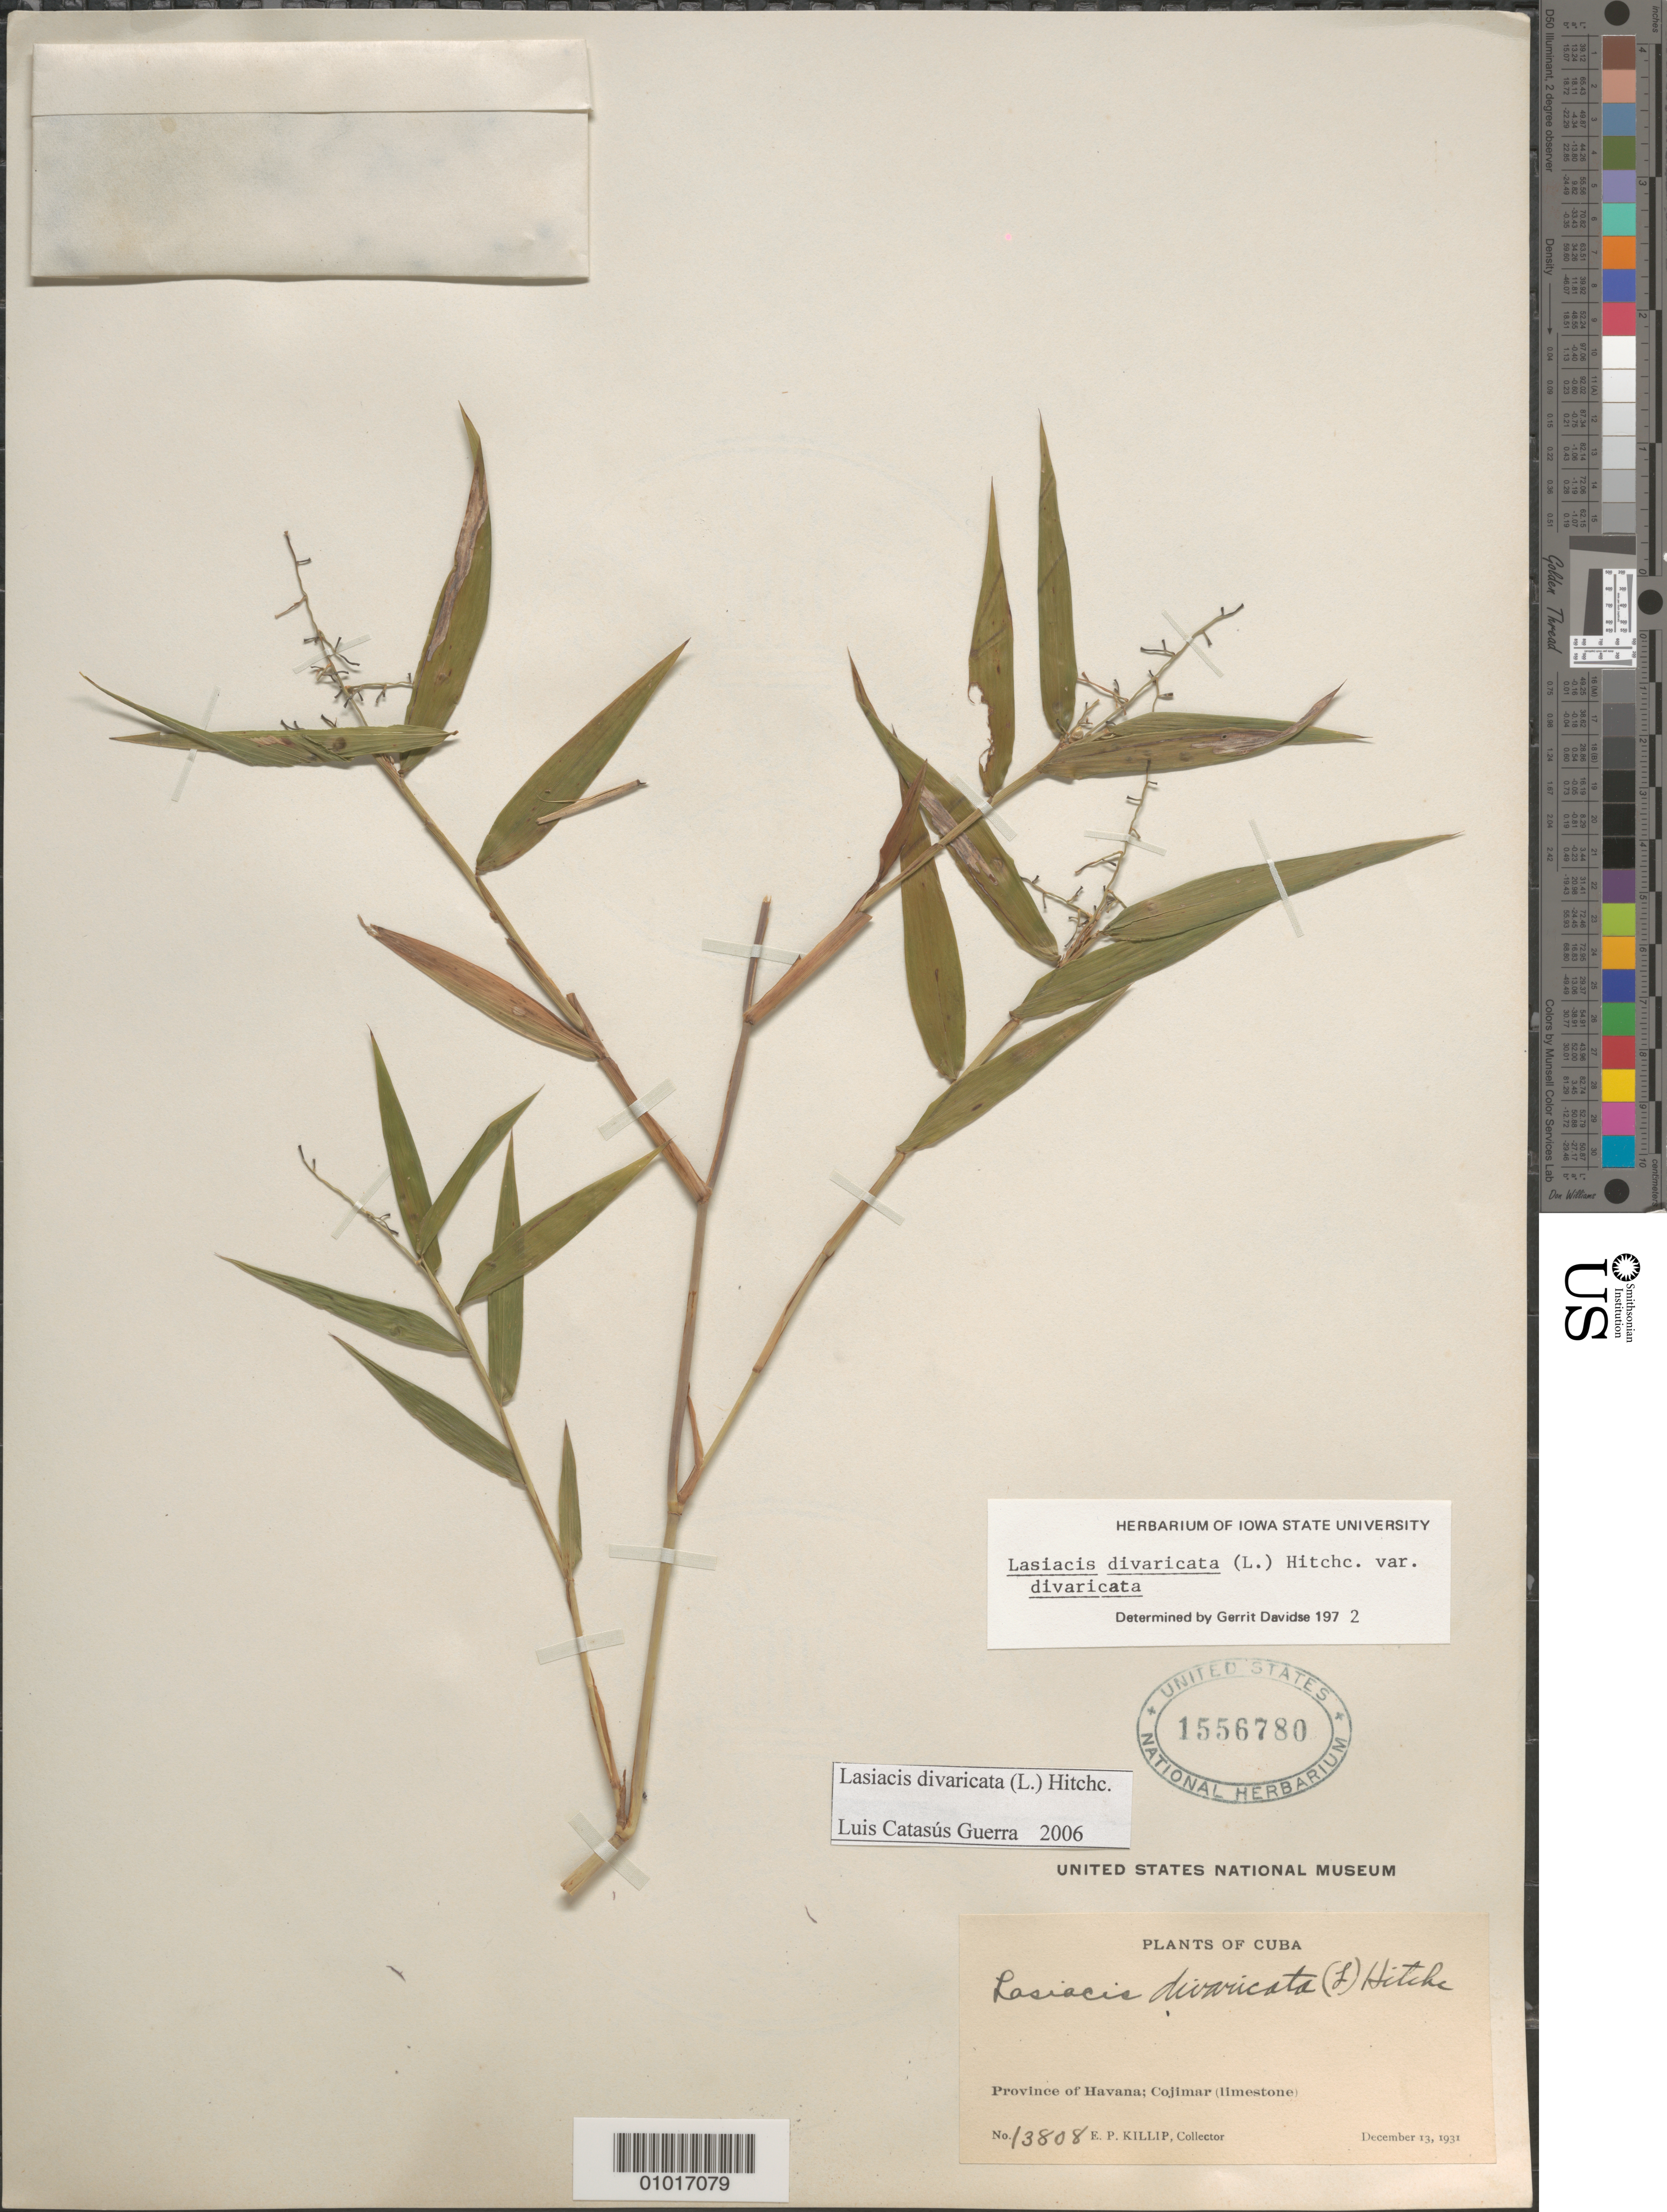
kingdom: Plantae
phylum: Tracheophyta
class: Liliopsida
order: Poales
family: Poaceae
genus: Lasiacis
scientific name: Lasiacis divaricata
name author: (L.) Hitchc.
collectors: E. P. Killip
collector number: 13808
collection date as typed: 13 Dec 1931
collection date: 1931-12-13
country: Cuba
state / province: La Habana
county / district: Municipio Habana del Este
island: Cuba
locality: Cojimar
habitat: Limestone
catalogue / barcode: US 1556780